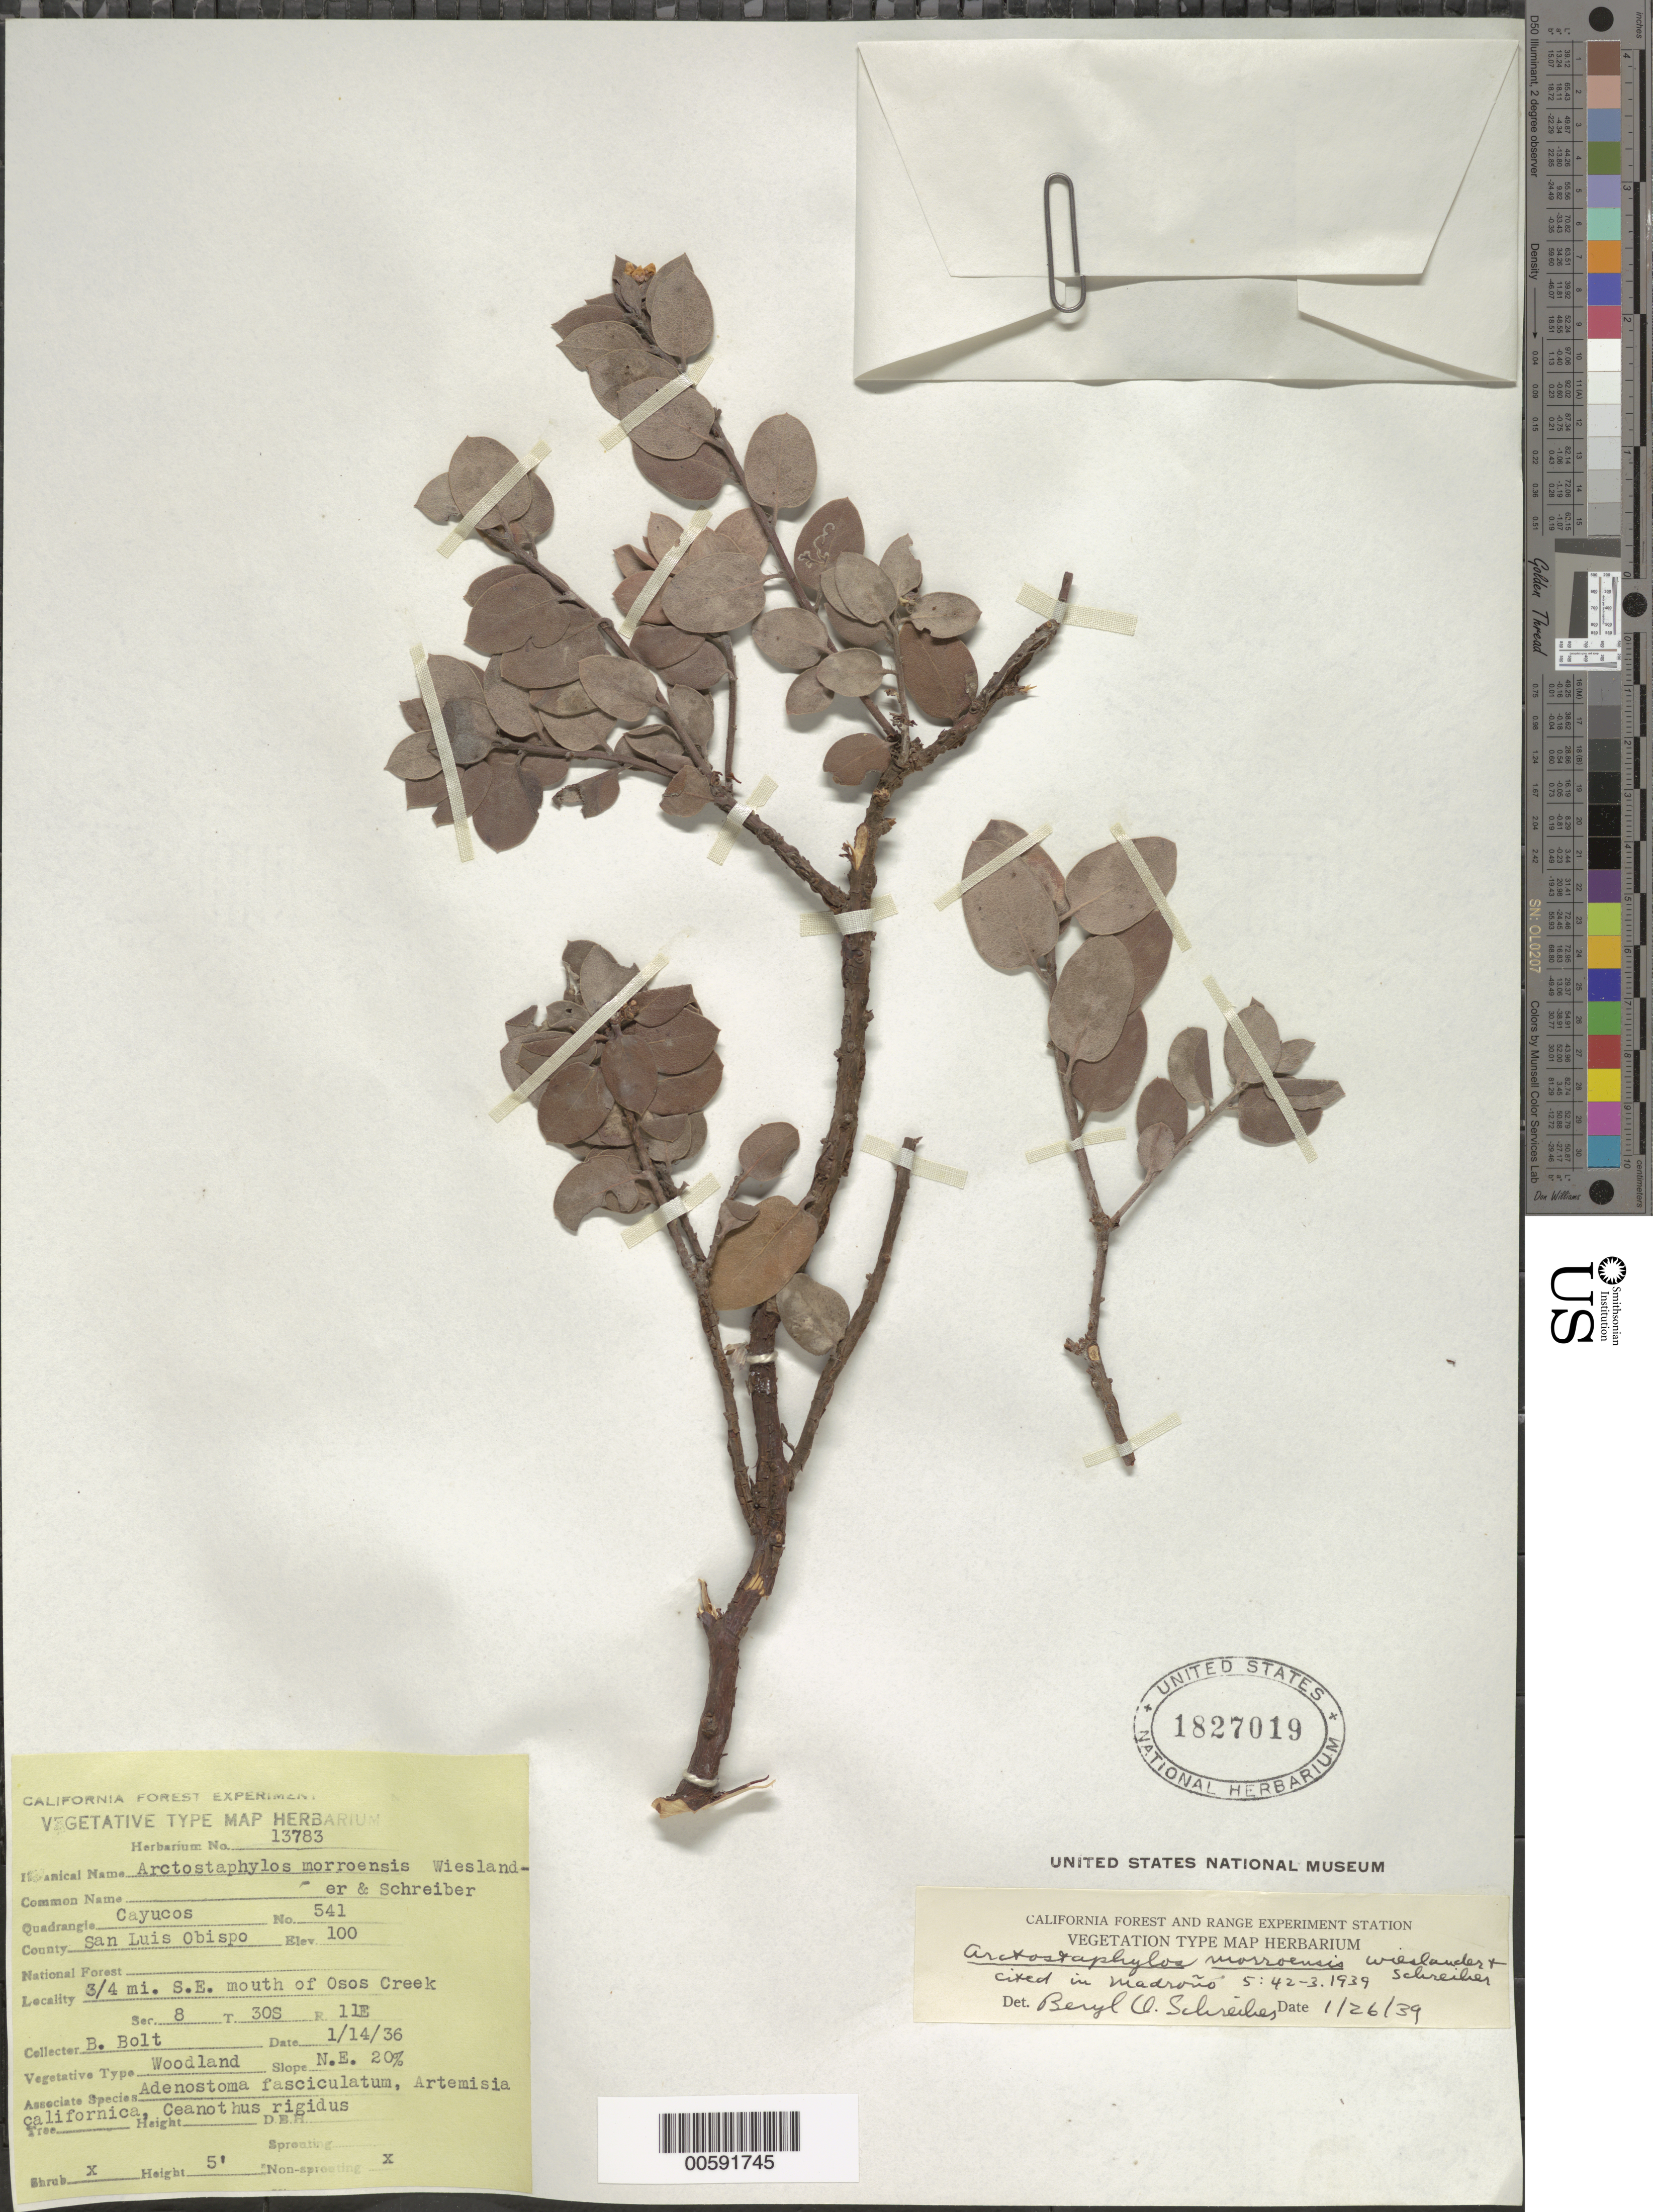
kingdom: Plantae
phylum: Tracheophyta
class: Magnoliopsida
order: Ericales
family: Ericaceae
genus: Arctostaphylos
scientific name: Arctostaphylos morroensis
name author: Wiesl. & B. Schreiber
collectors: B. Bolt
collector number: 541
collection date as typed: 14 Jan 1936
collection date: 1936-01-14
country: United States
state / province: California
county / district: San Luis Obispo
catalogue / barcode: US 1827019